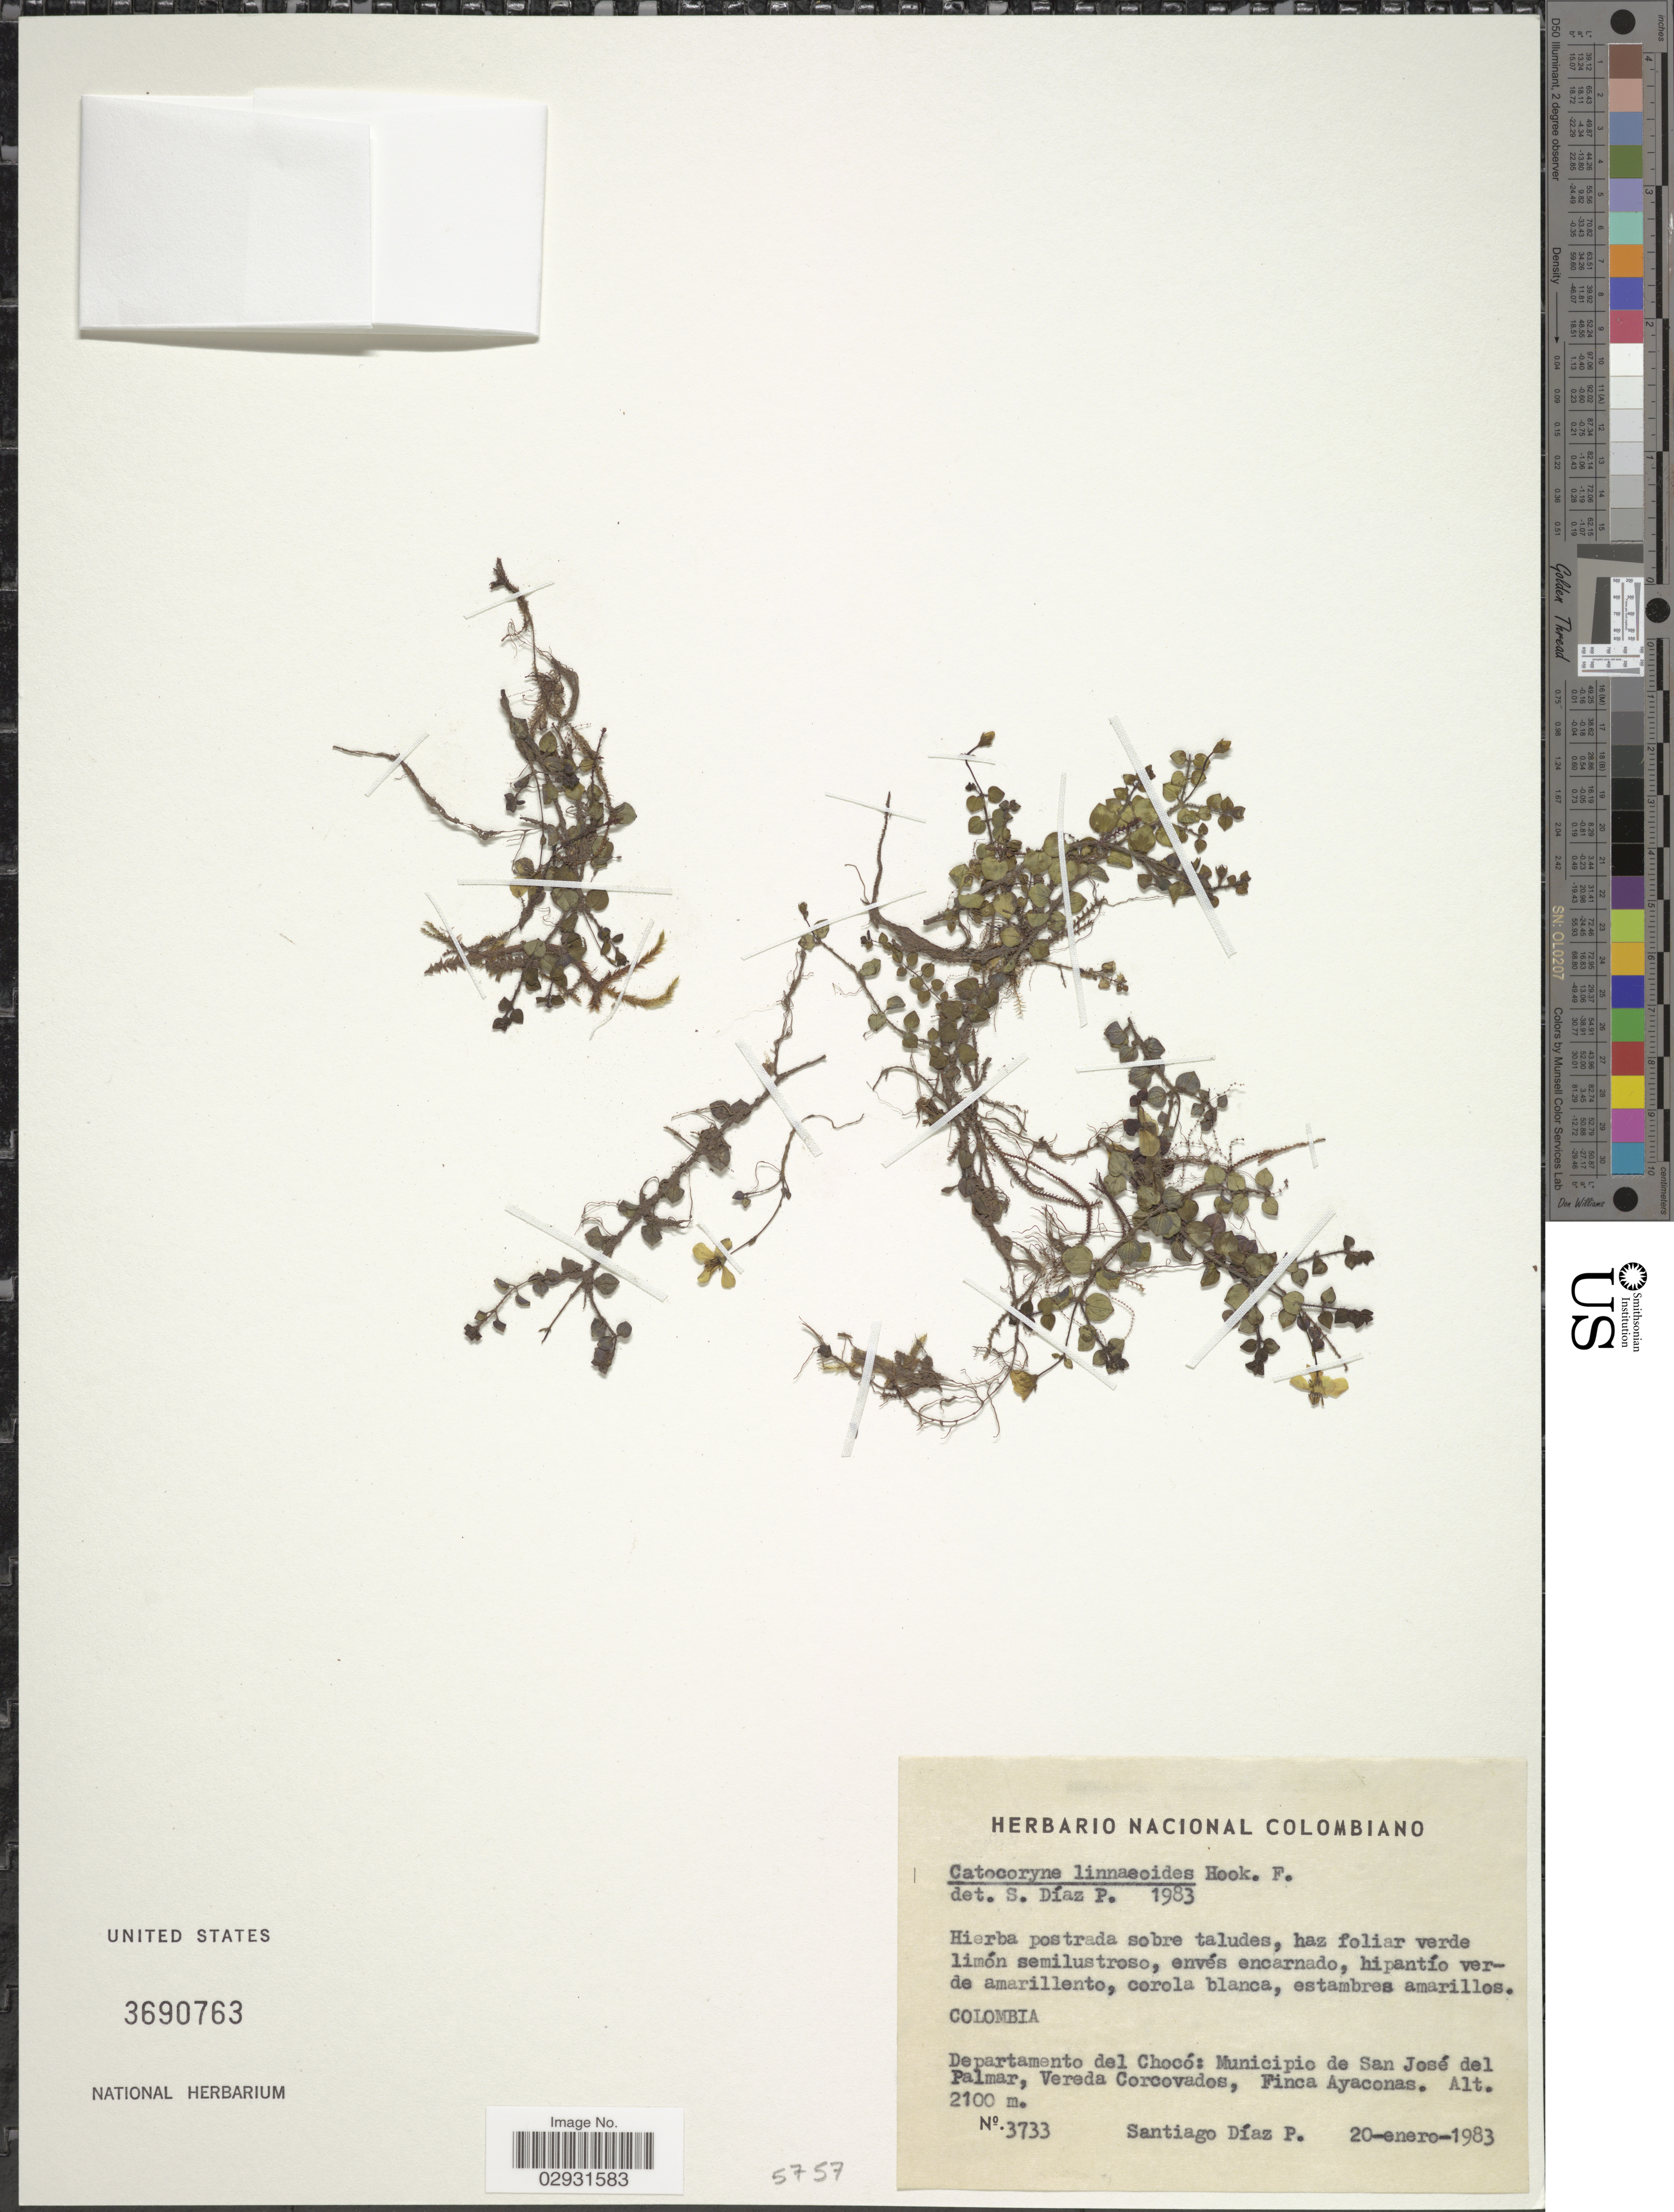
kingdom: Plantae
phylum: Tracheophyta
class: Magnoliopsida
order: Myrtales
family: Melastomataceae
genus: Miconia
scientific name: Miconia linneoides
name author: (Hook. f.) Michelang.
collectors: S. Diaz Piedrahita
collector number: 3733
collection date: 1983-01-20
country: Colombia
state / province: Chocó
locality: Departamento del Chocó: Municipio de San José del Palmar, Vereda Corcovados, Finca Ayaconas.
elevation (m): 2100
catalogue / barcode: US 3690763